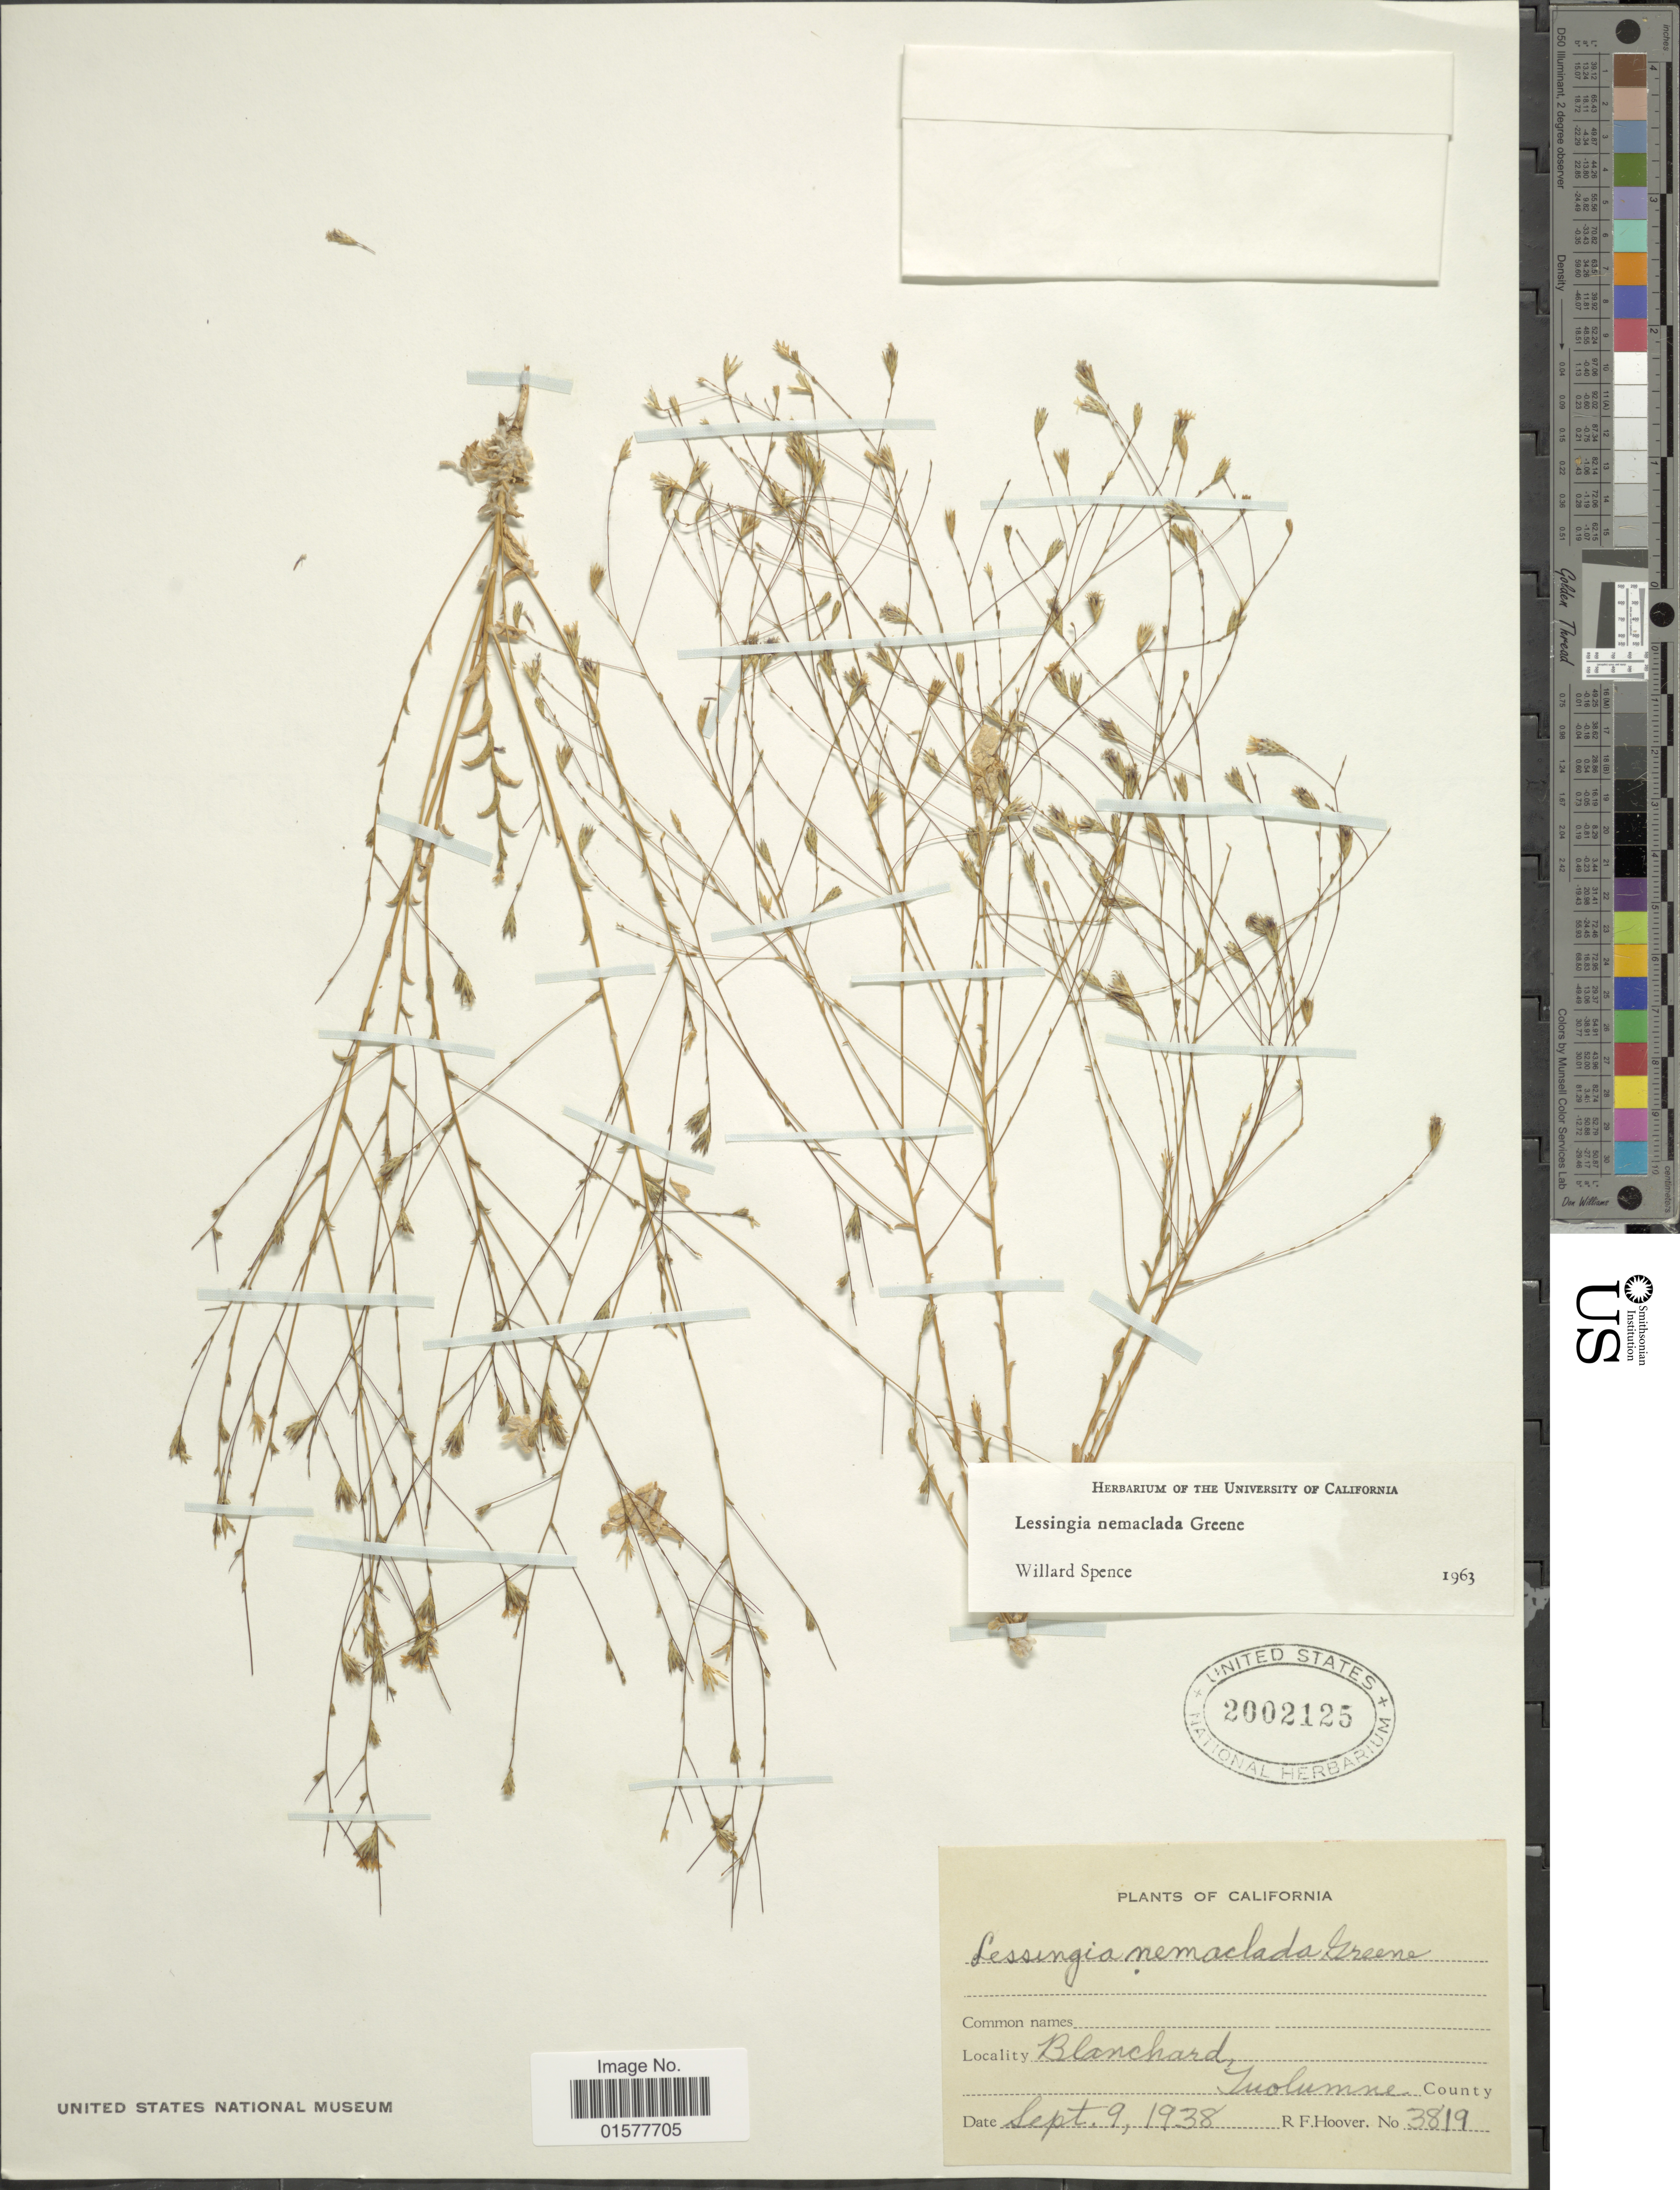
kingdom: Plantae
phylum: Tracheophyta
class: Magnoliopsida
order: Asterales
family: Asteraceae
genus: Lessingia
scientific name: Lessingia nemaclada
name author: Greene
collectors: R. F. Hoover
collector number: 3819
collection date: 1938-09-09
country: United States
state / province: California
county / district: Tuolumne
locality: Blachard, Tuolumne County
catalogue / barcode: US 2002125